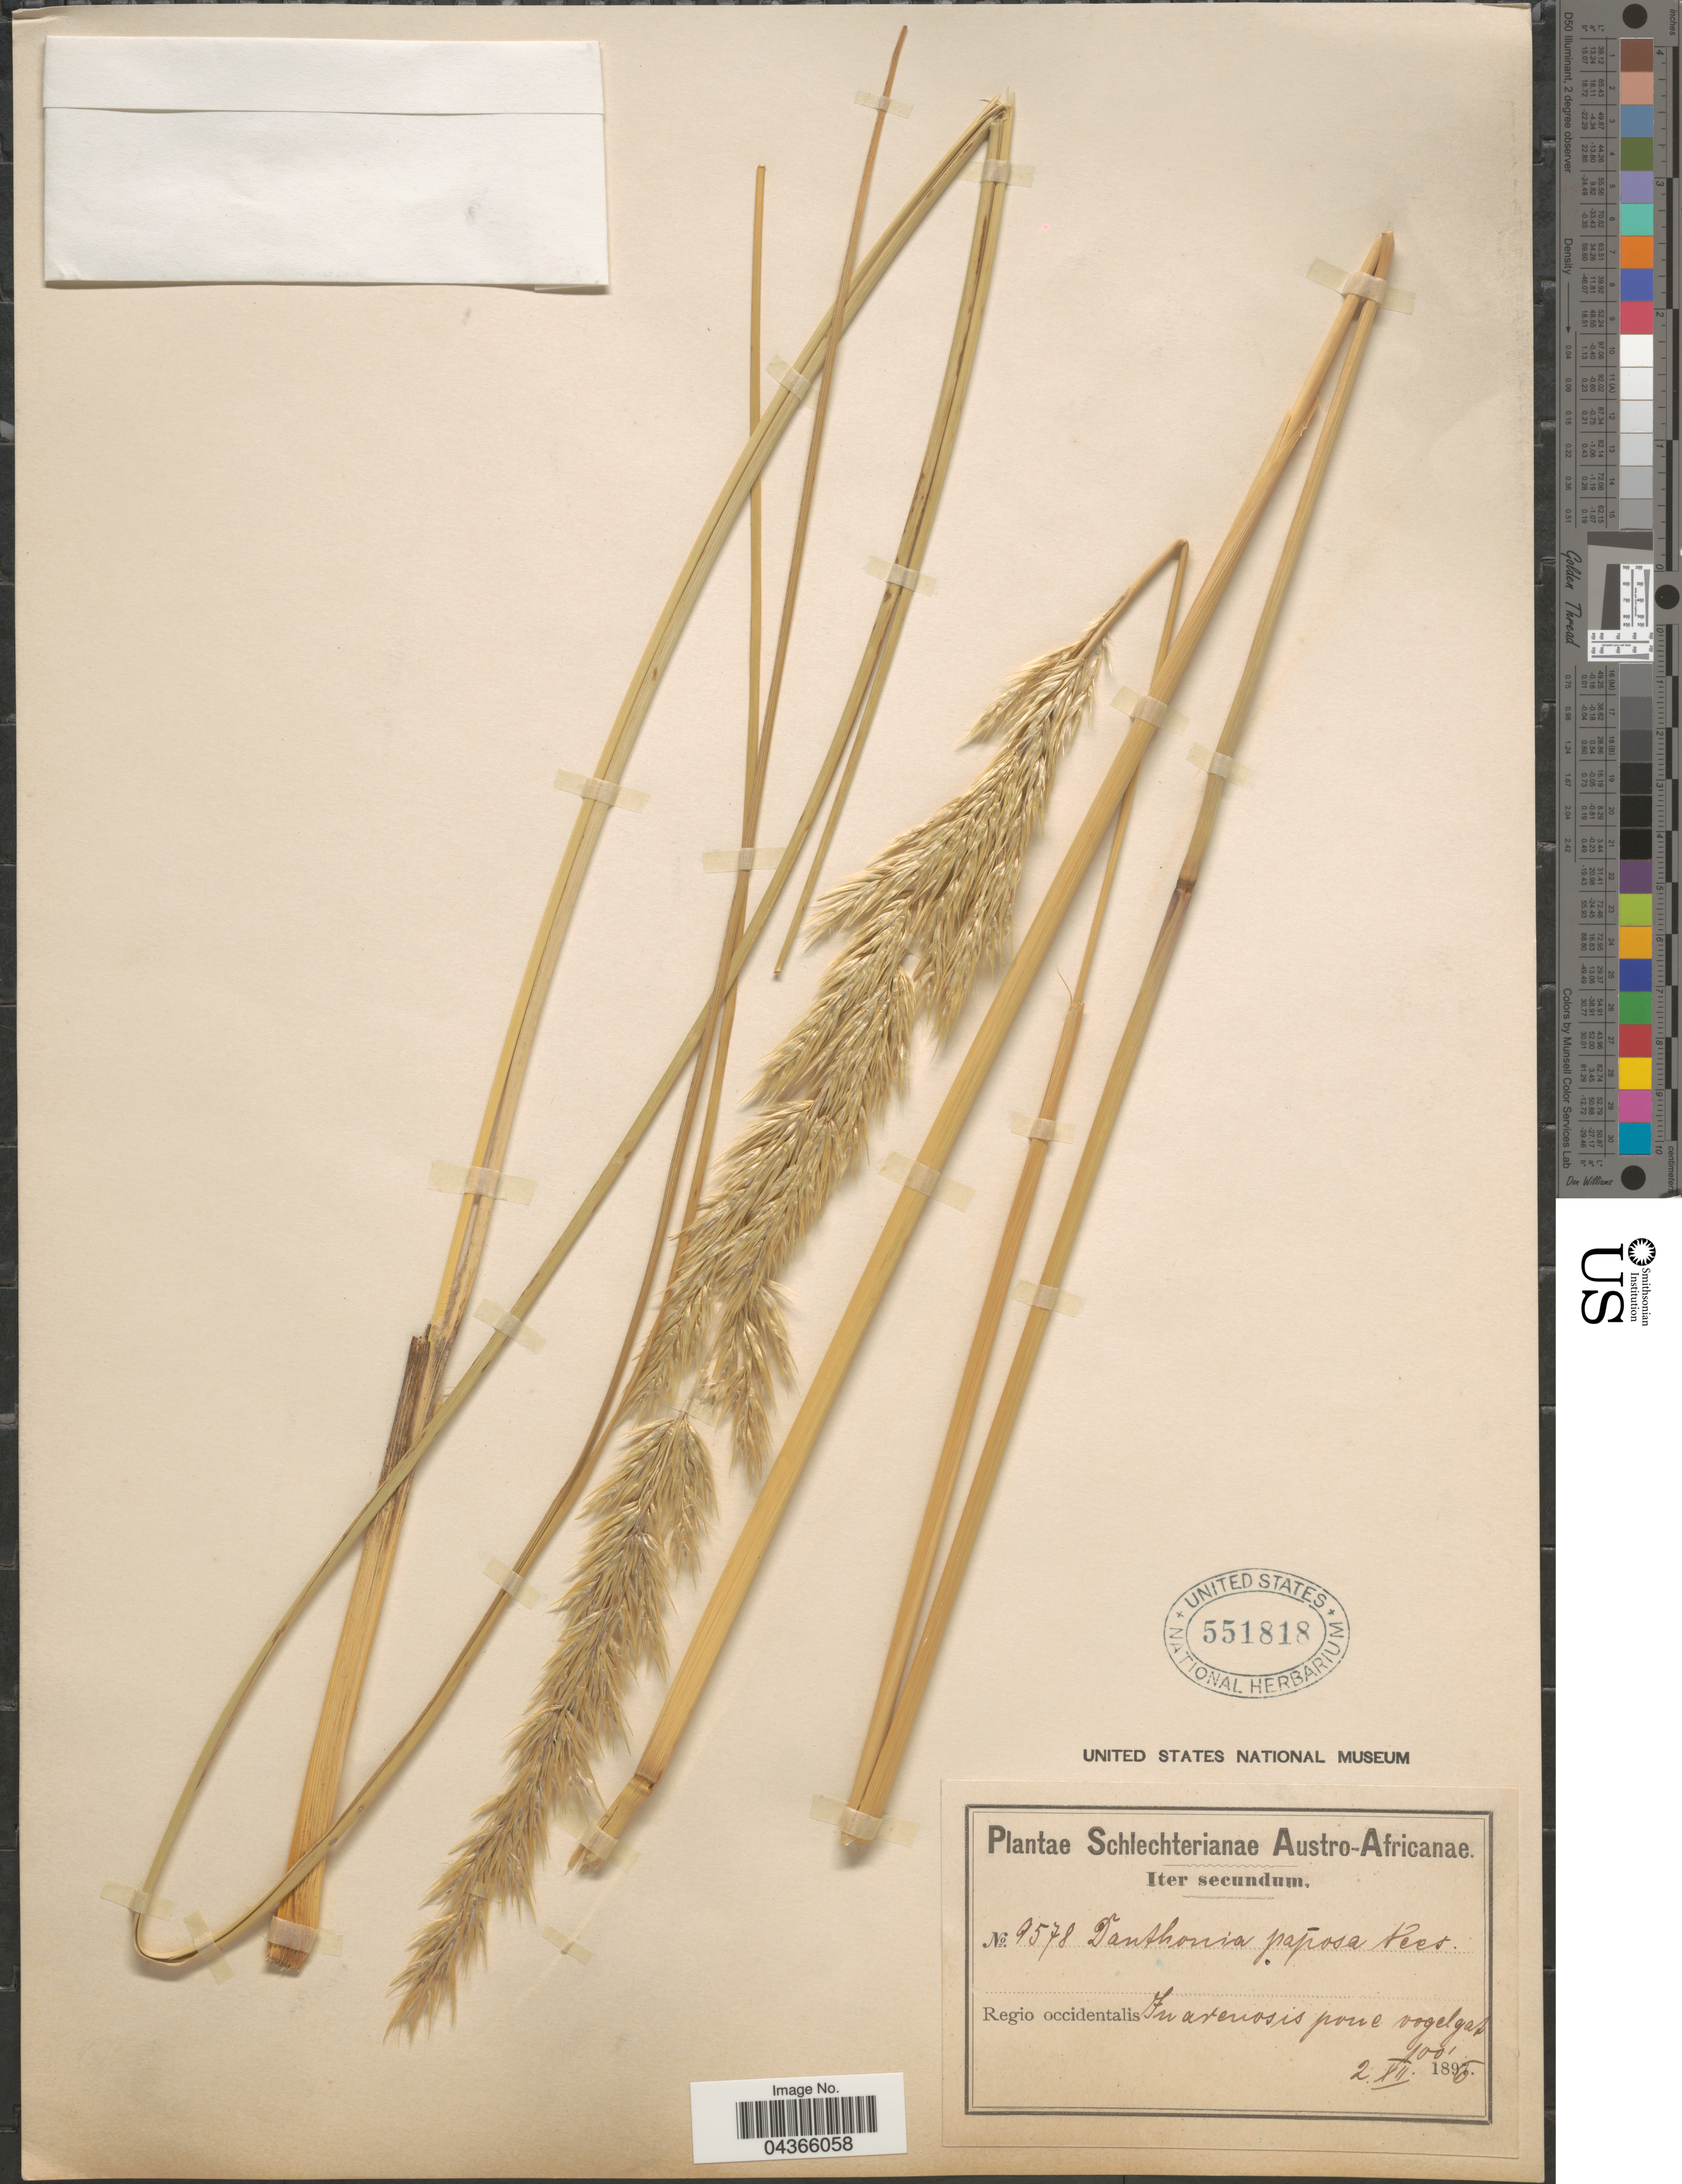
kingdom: Plantae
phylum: Tracheophyta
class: Liliopsida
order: Poales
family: Poaceae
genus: Ellisochloa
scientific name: Ellisochloa papposa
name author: (Nees) P.M. Peterson & N.P. Barker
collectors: Schlechter, --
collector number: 9578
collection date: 1896-12-02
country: South Africa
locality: Austro-Africanae. Regio occidentalis. In arenosis pone vogelgat.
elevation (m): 30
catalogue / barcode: US 551818